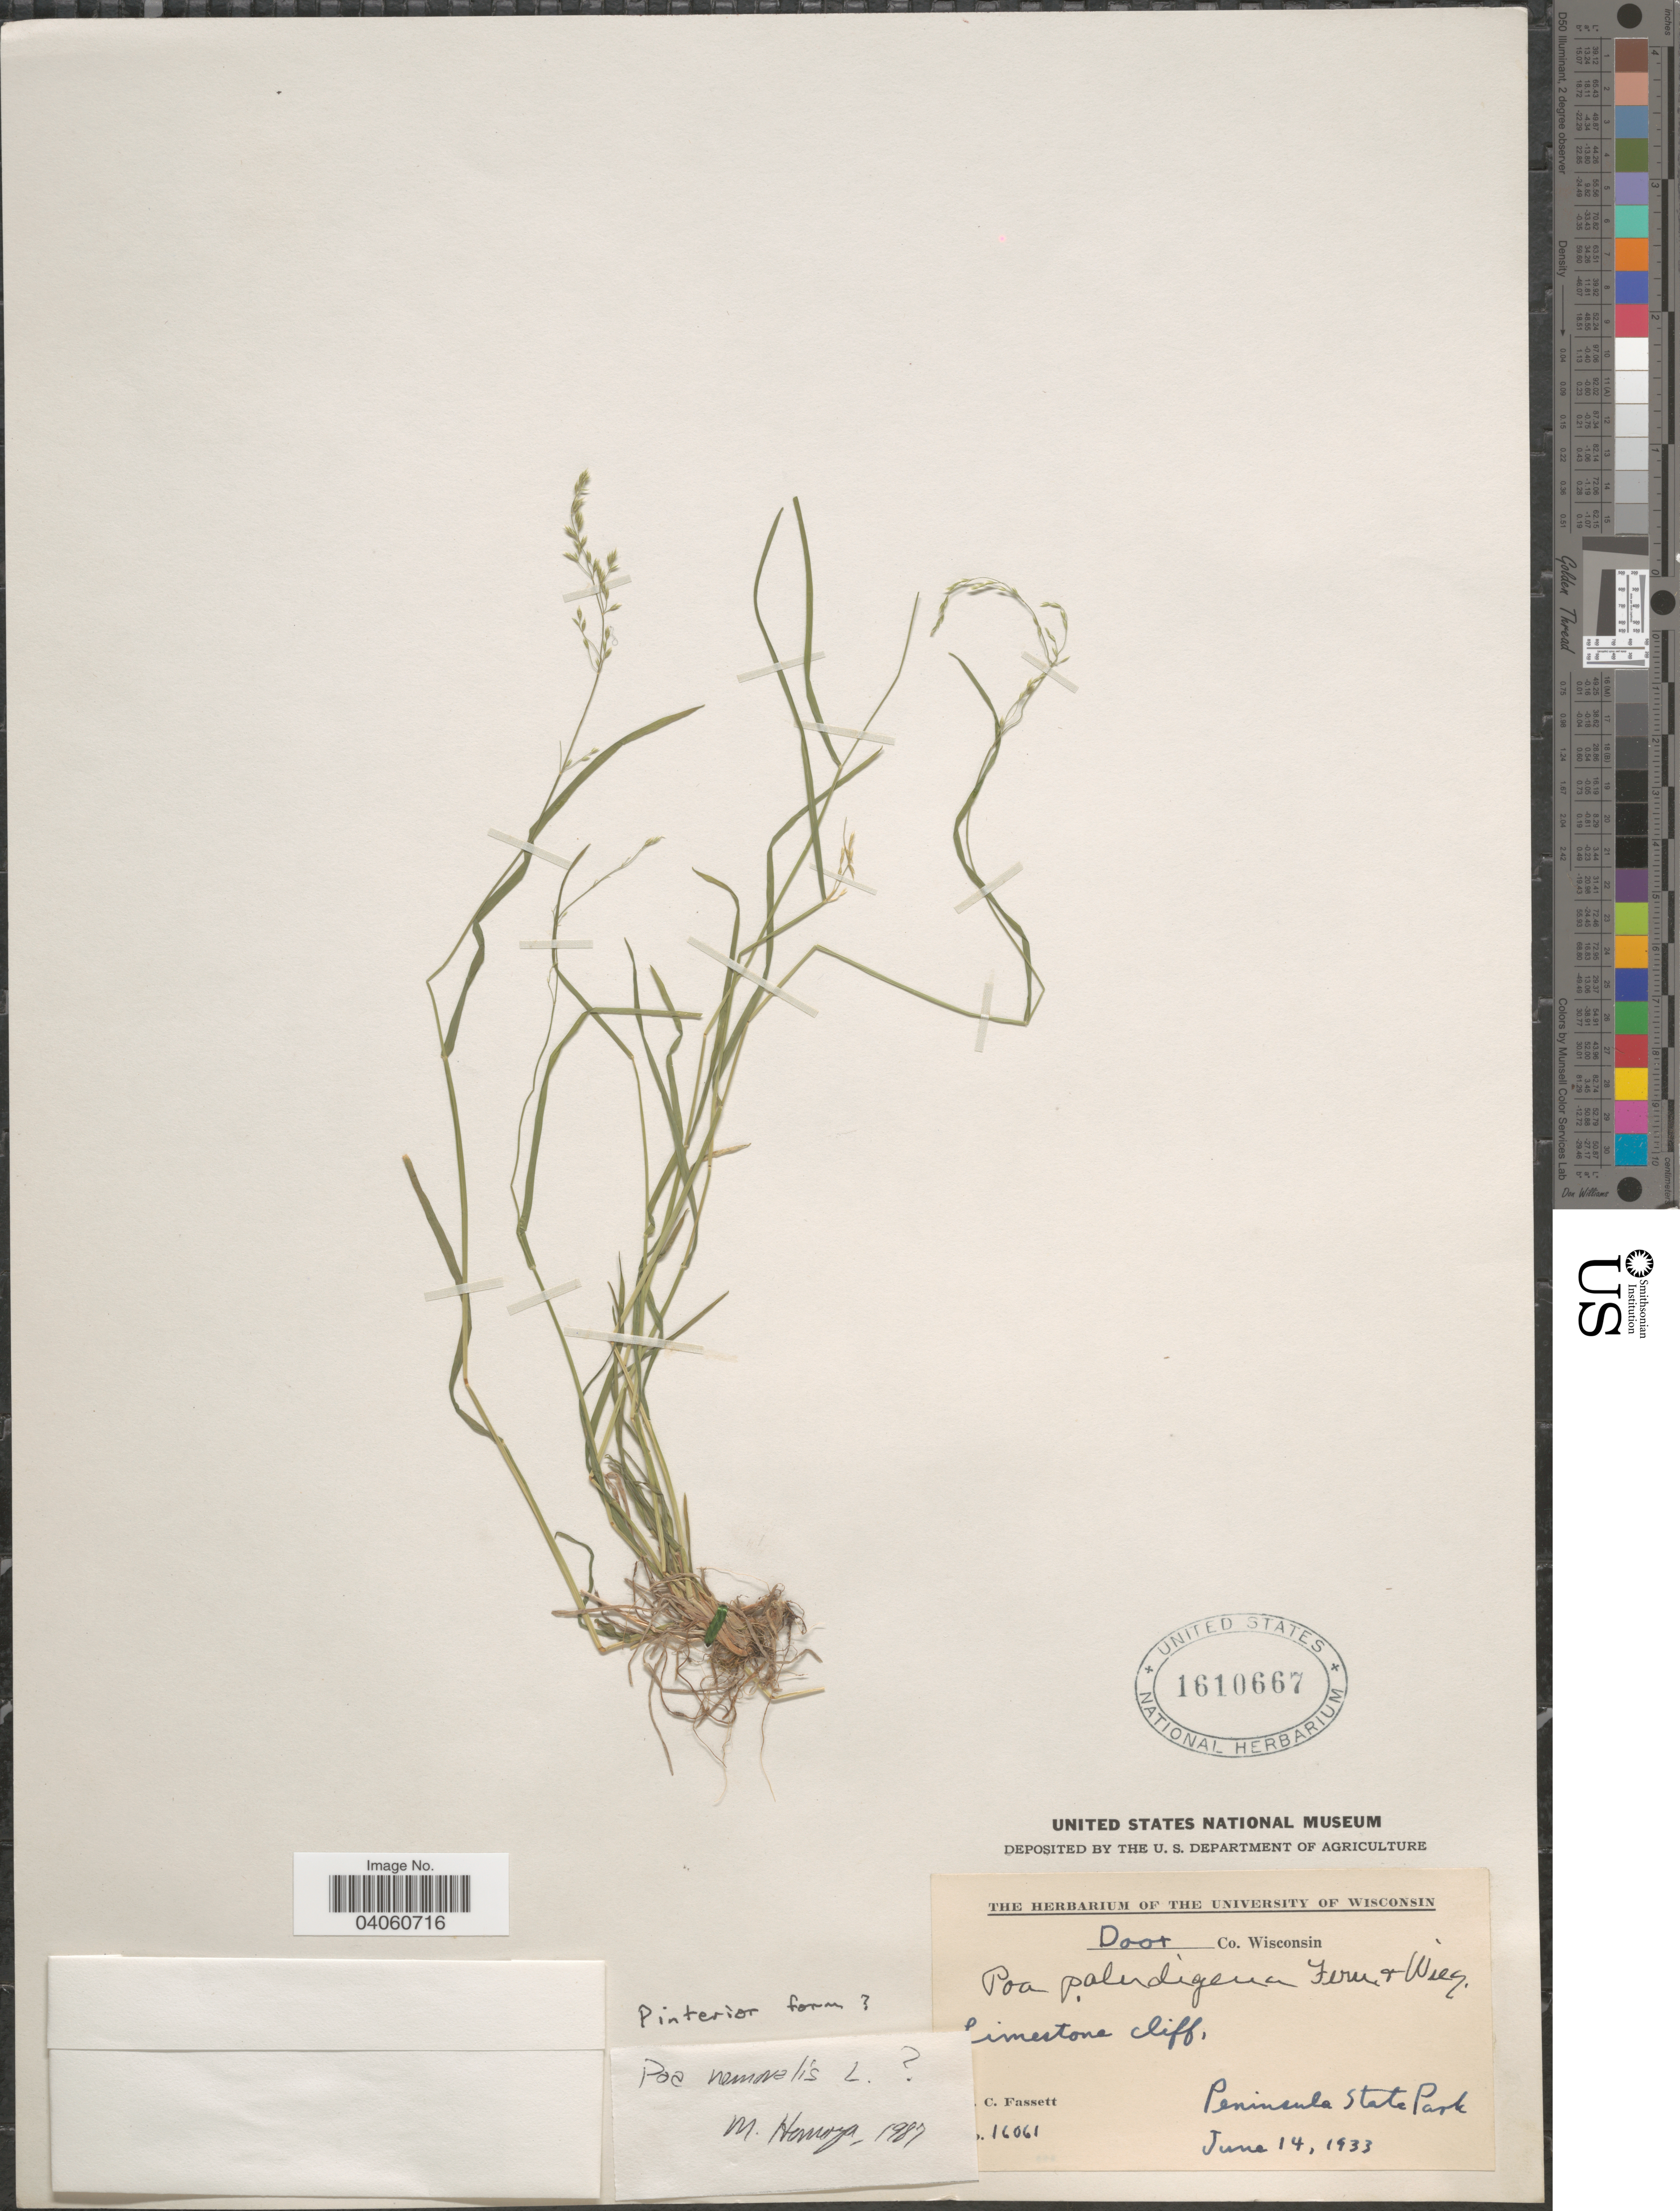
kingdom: Plantae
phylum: Tracheophyta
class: Liliopsida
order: Poales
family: Poaceae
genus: Poa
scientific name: Poa nemoralis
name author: L.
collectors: N. C. Fassett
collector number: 16061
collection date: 1933-06-14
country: United States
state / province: Wisconsin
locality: Doot Co. Peninsula State Park.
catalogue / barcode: US 1610667